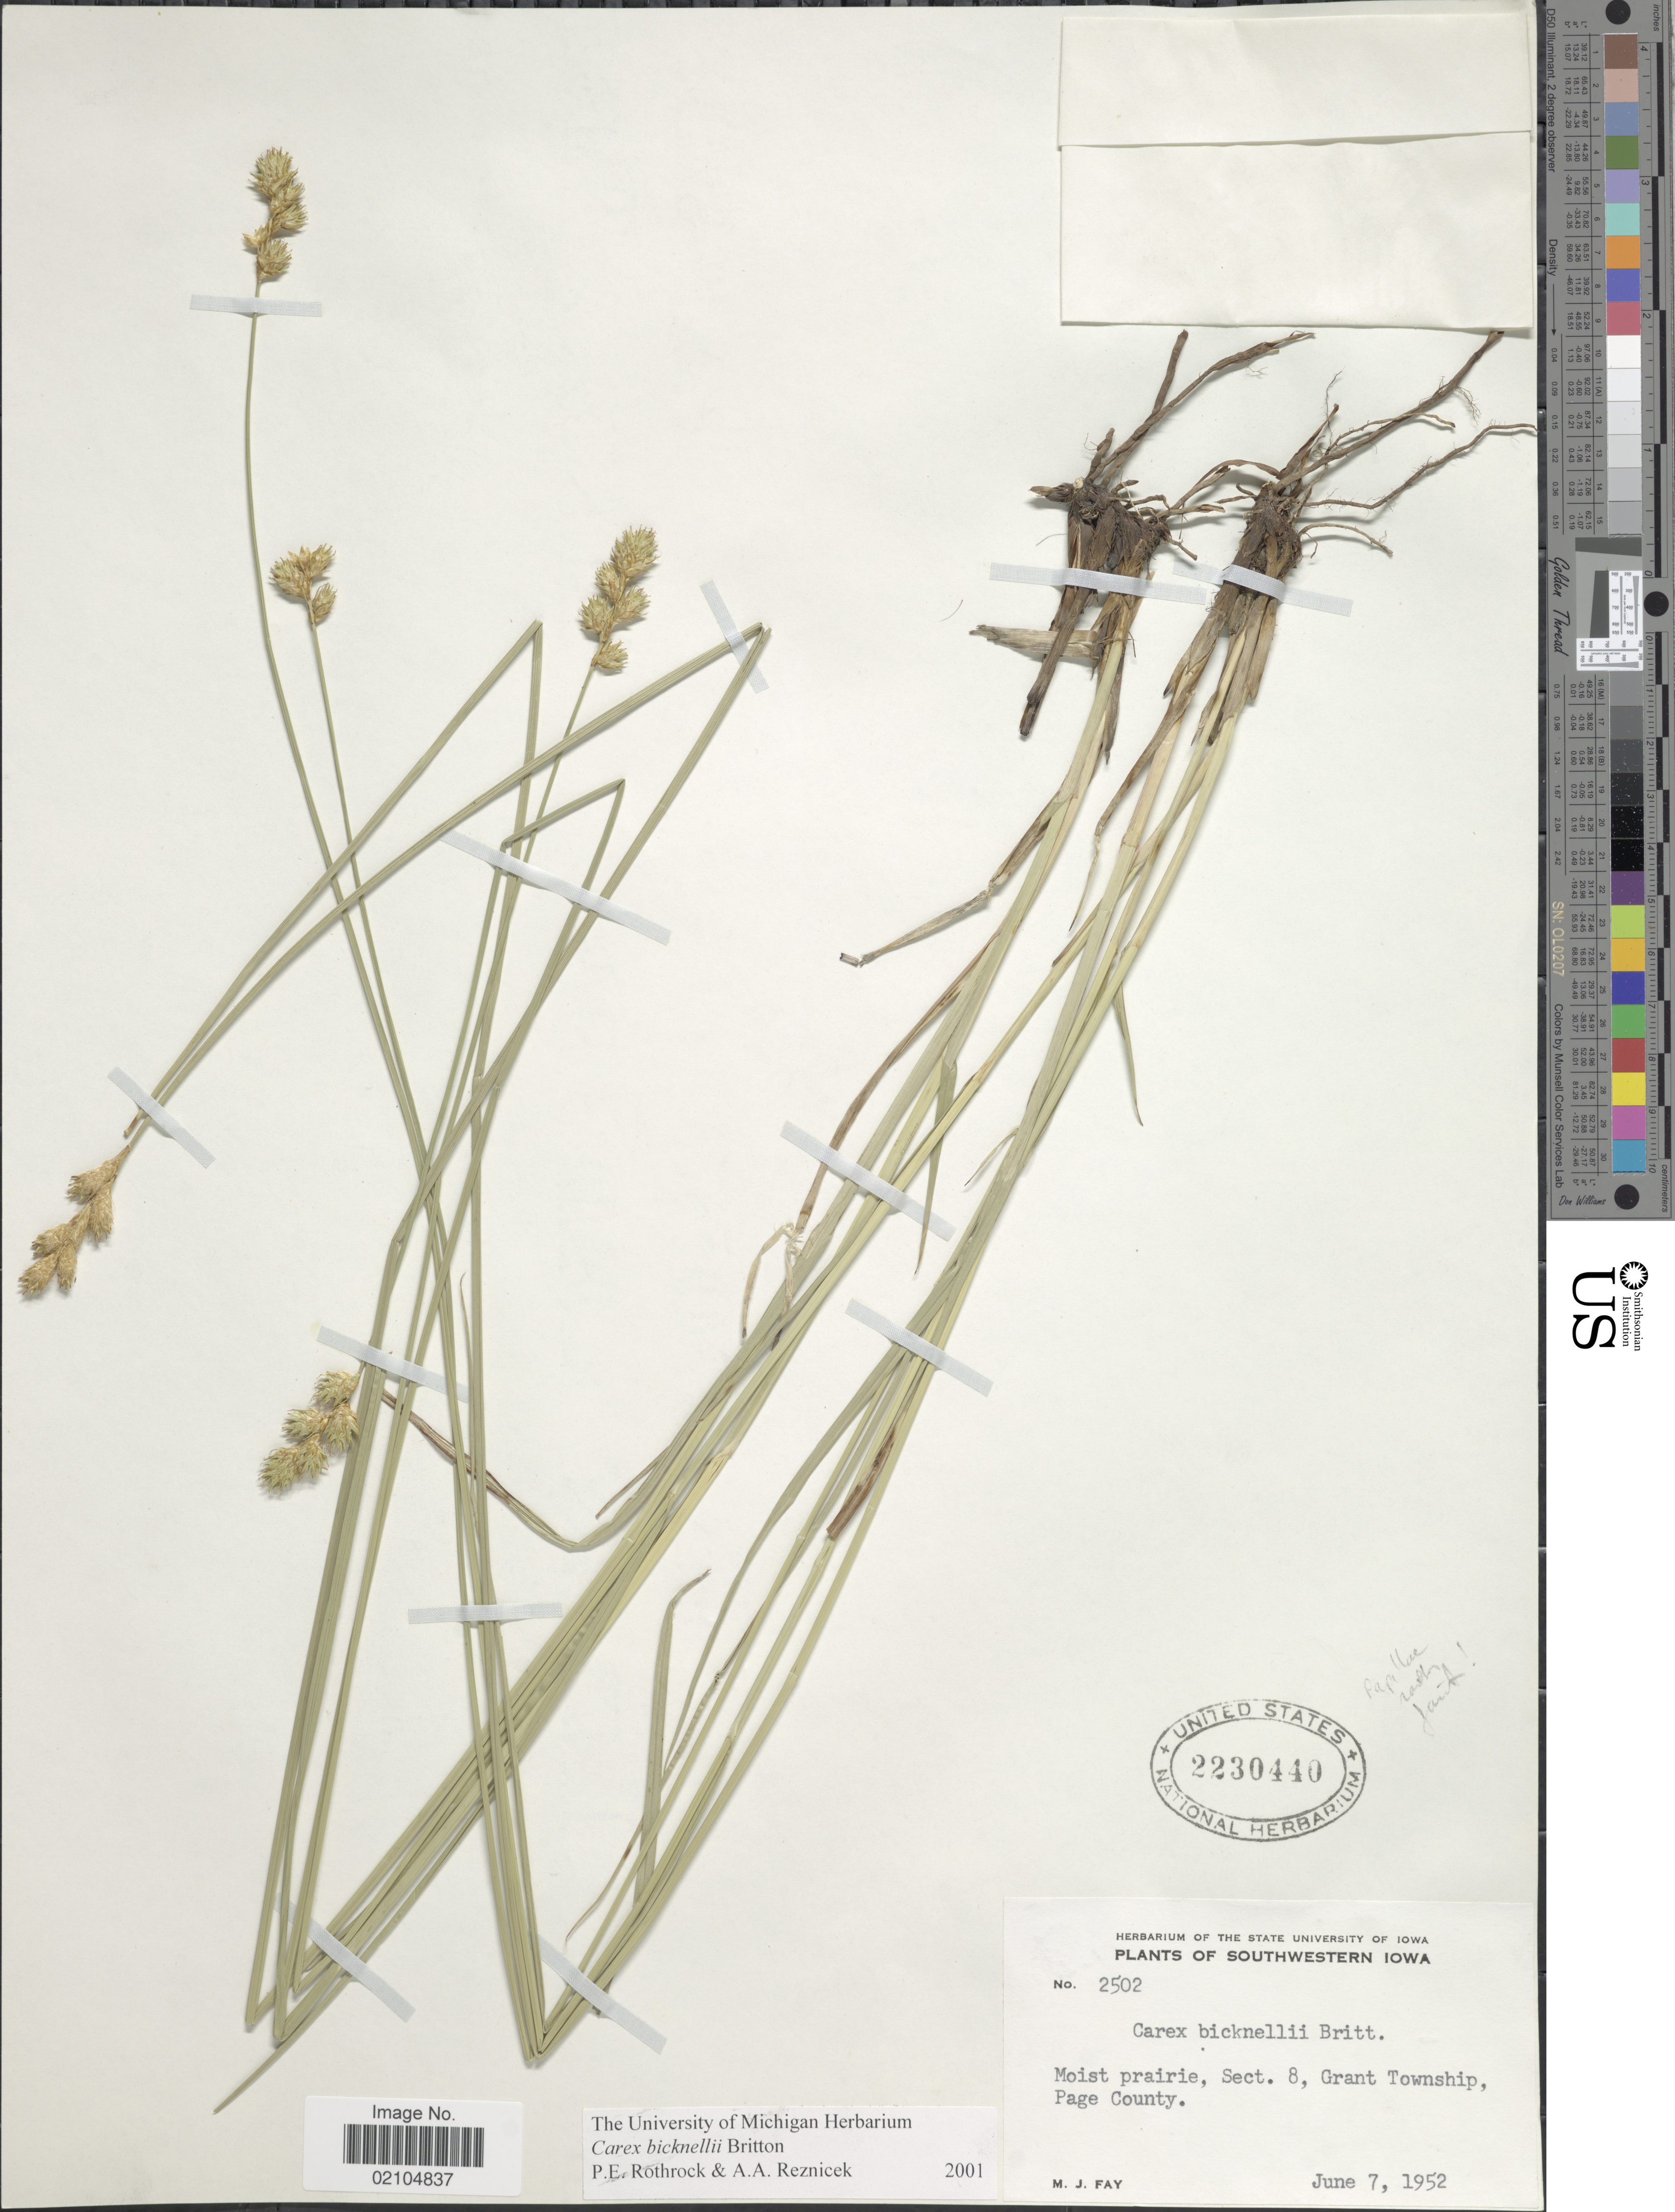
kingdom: Plantae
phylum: Tracheophyta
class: Liliopsida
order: Poales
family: Cyperaceae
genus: Carex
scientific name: Carex bicknellii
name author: Britton & A. Br.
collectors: J. M. Fay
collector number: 2502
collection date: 1952-06-07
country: United States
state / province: Iowa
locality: Southwestern Iowa, moist prairie, Sect. 8, Grant Township, Page County.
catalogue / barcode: US 2230440